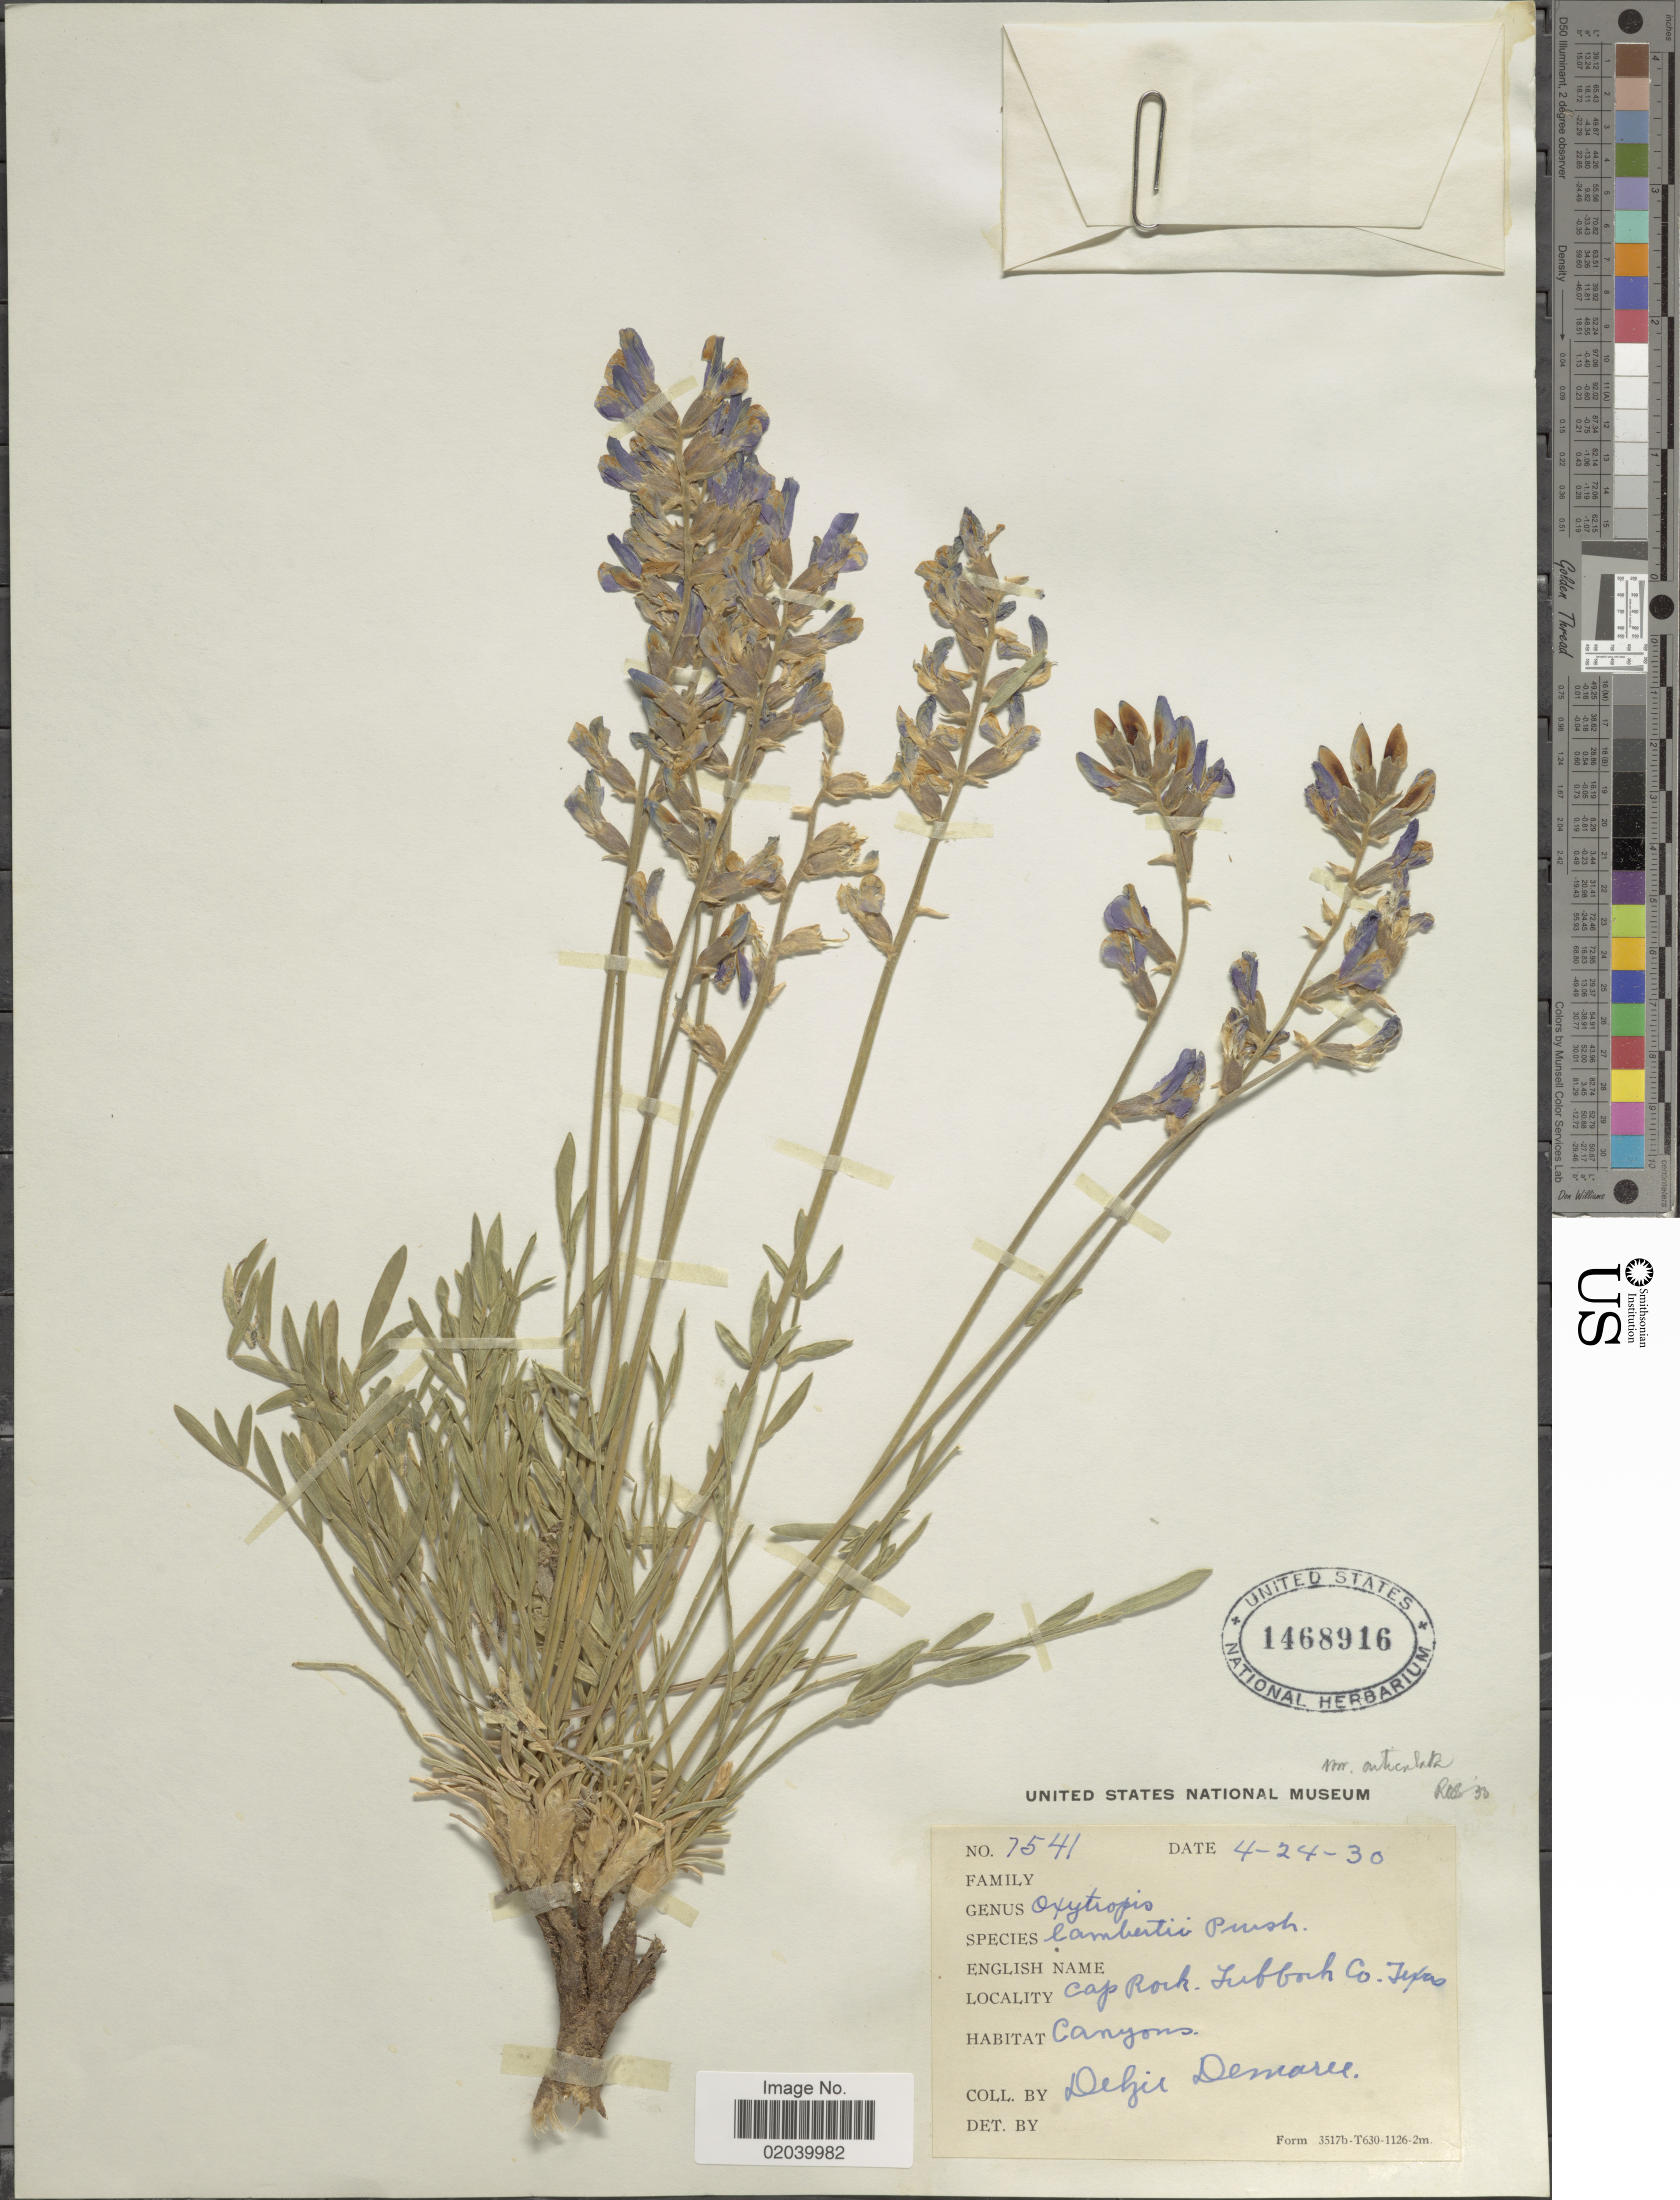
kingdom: Plantae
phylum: Tracheophyta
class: Magnoliopsida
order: Fabales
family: Fabaceae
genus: Oxytropis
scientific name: Oxytropis lambertii var. articulata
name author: (Greene) Barneby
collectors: D. Demaree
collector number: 7541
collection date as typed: Transcribed d/m/y: 24/4/30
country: United States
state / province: Texas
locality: Cap Rock. Lubbock Co.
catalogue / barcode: US 1468916